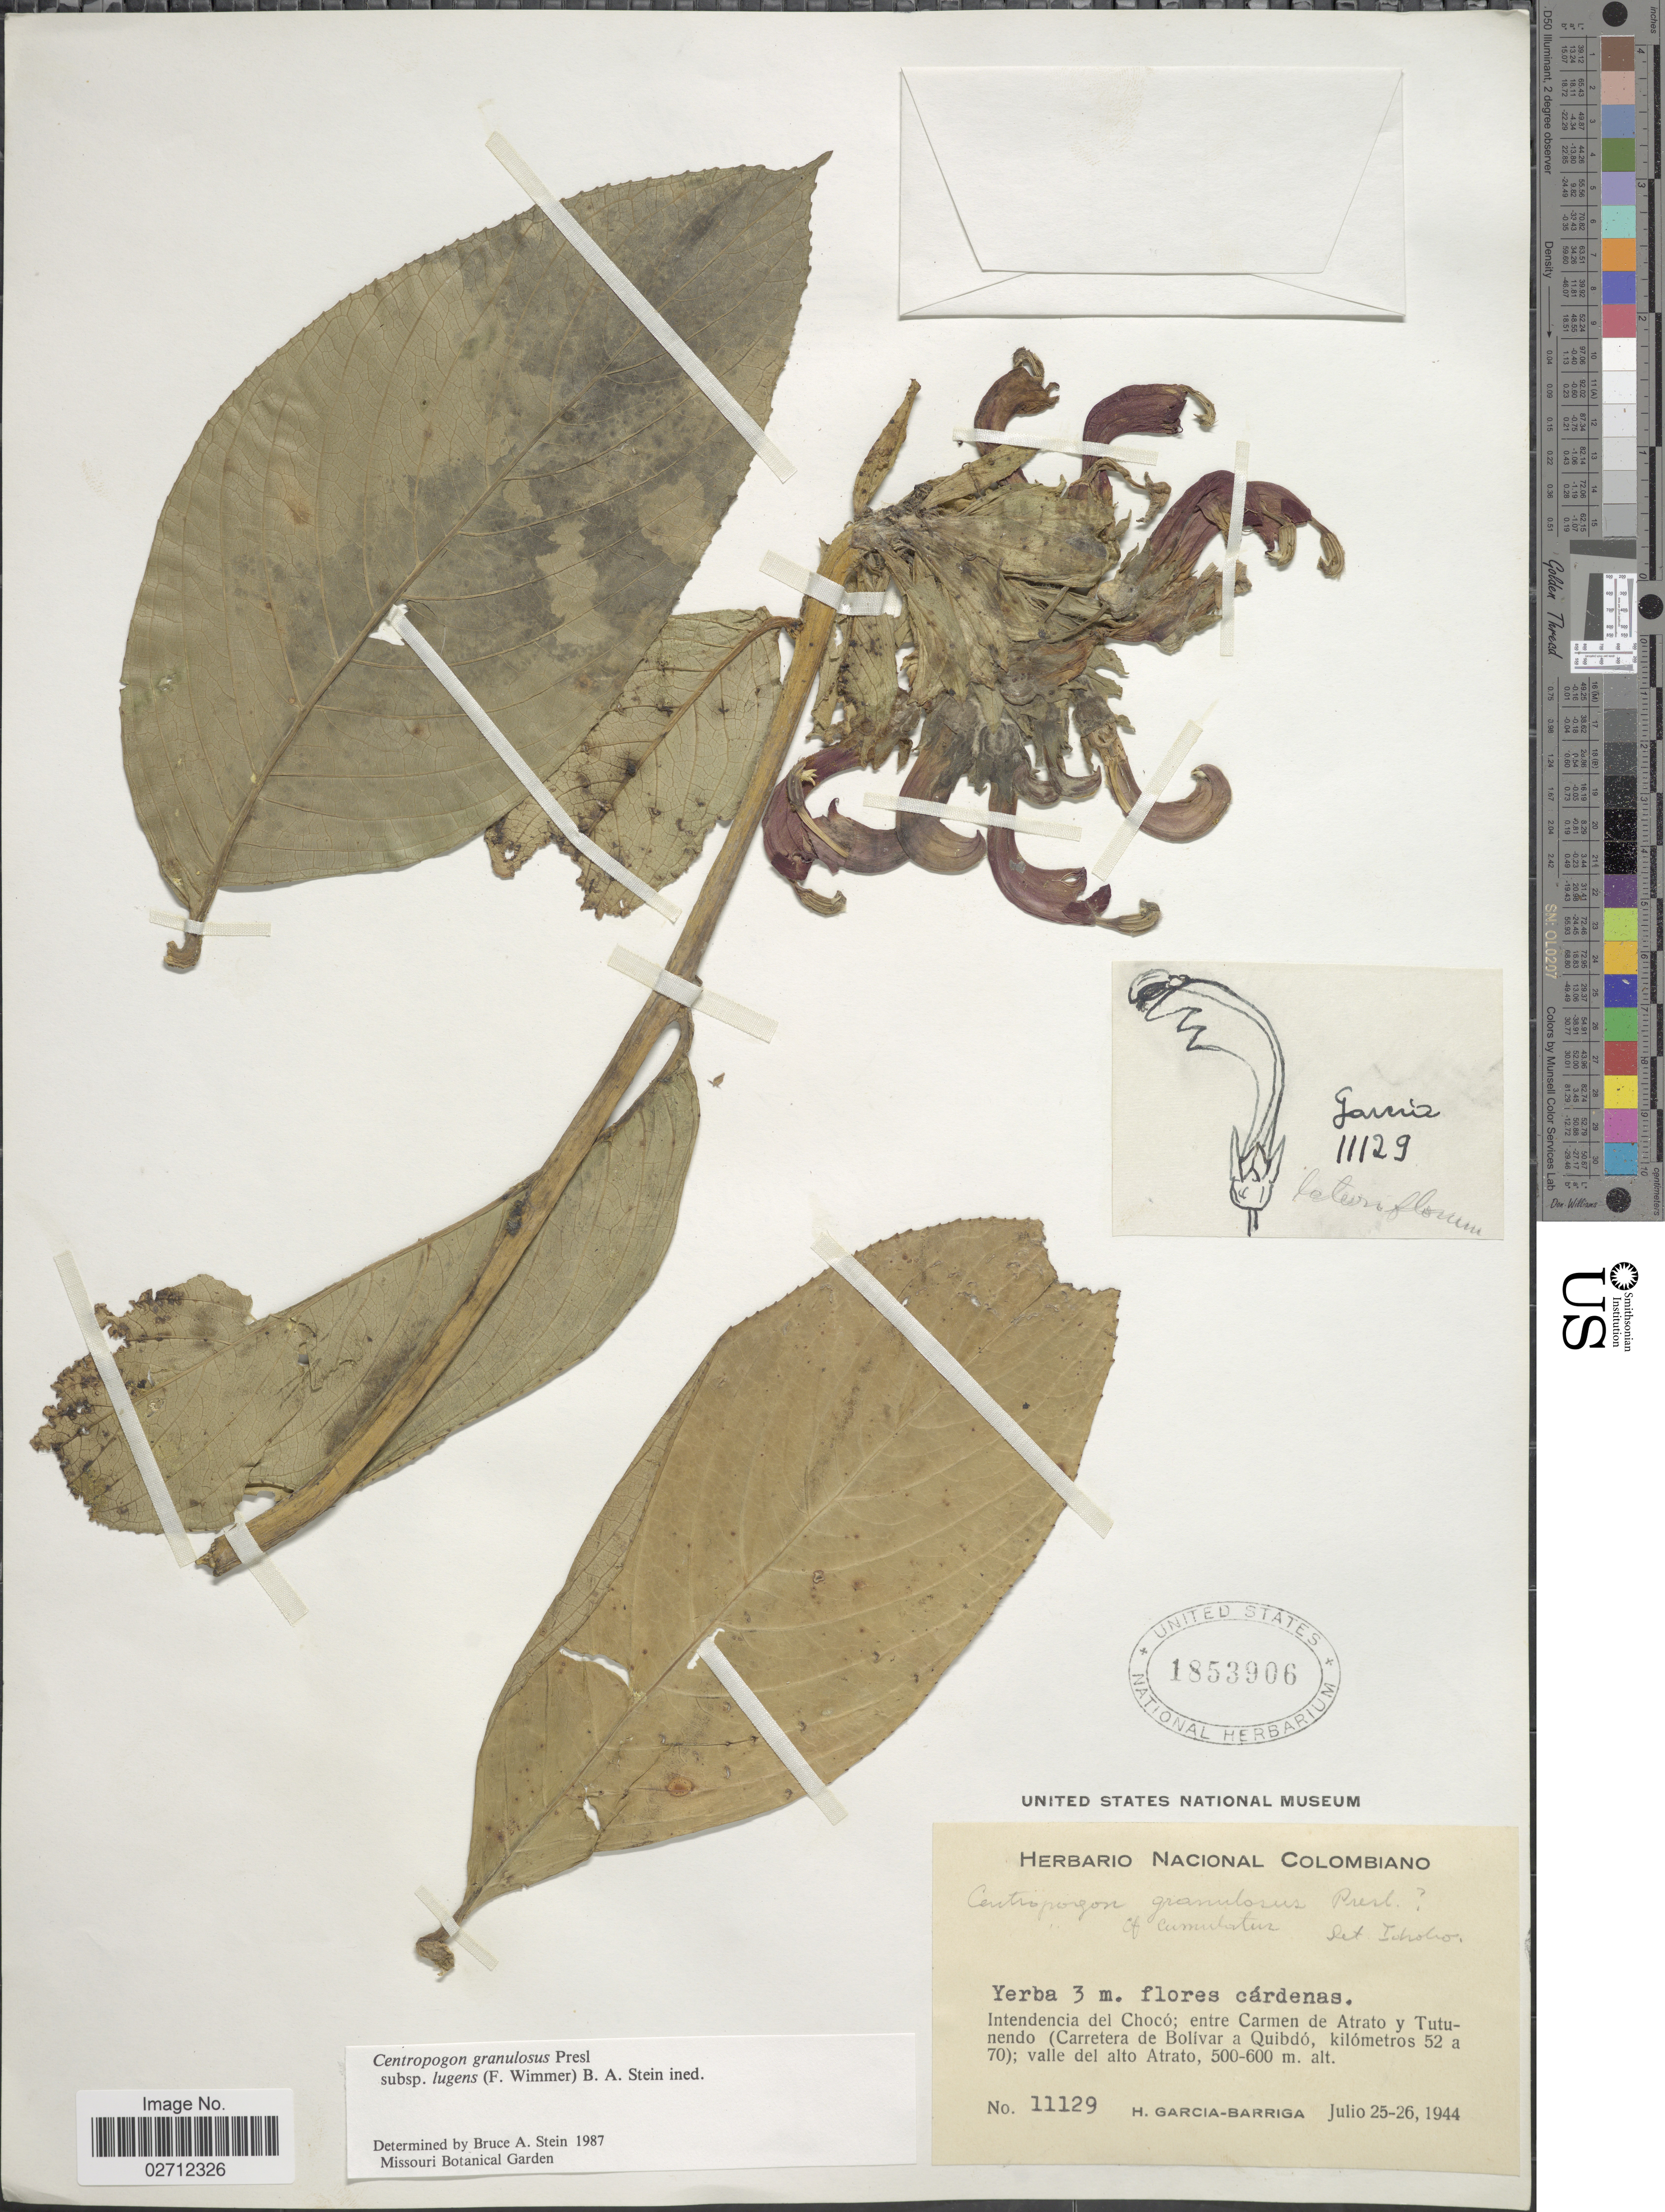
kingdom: Plantae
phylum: Tracheophyta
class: Magnoliopsida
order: Asterales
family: Campanulaceae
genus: Centropogon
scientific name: Centropogon granulosus subsp. lugens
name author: B.A. Stein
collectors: H. García Barriga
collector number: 11129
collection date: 1944-07-25/1944-07-26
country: Colombia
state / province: Chocó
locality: Intendencia del Chocó; entre Carmen de Atrato y Tutunendo (Carretera de Bolivar a Quibdó, kilómetros 52 a 70) valle del alto Atrato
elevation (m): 500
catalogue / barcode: US 1853906